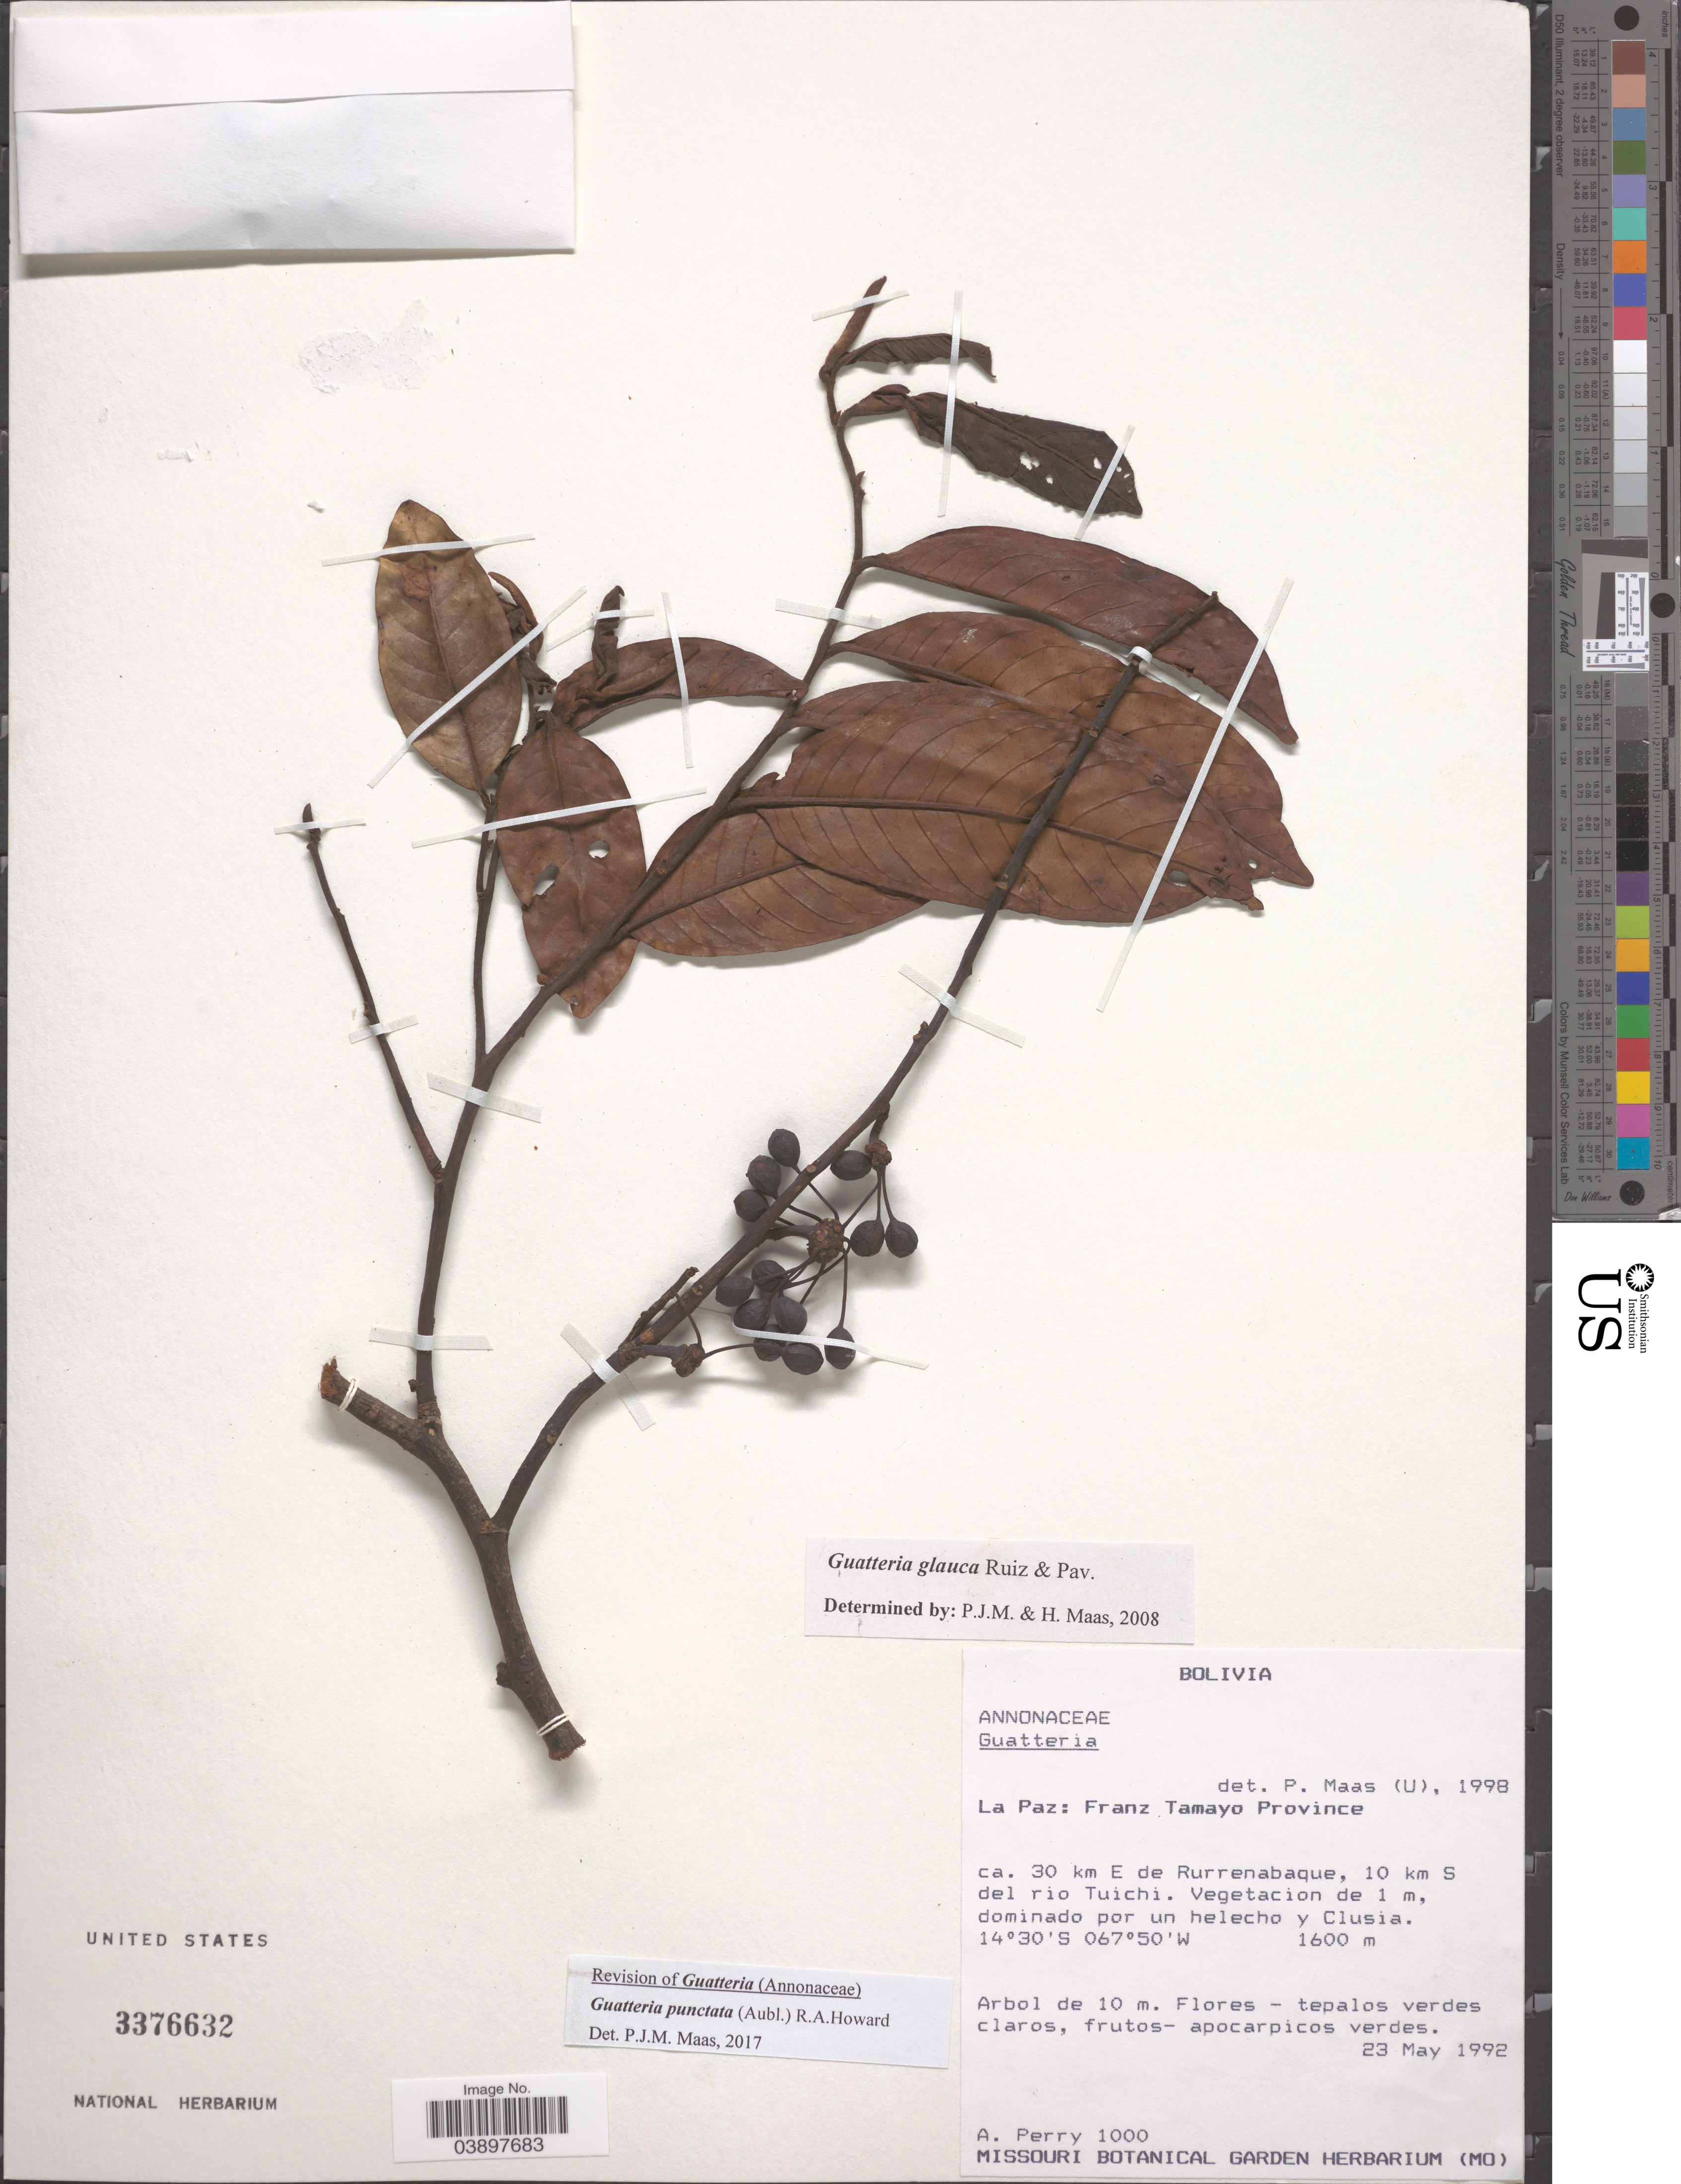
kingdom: Plantae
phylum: Tracheophyta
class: Magnoliopsida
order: Magnoliales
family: Annonaceae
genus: Guatteria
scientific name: Guatteria punctata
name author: (Aubl.) R.A. Howard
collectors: A. Perry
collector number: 1000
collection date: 1992-05-23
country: Bolivia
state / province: La Paz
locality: Franz Tamayo Province. Ca. 30 km E Rurrenabaque, 10 km S del rio Tuichi.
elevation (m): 1600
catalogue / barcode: US 3376632